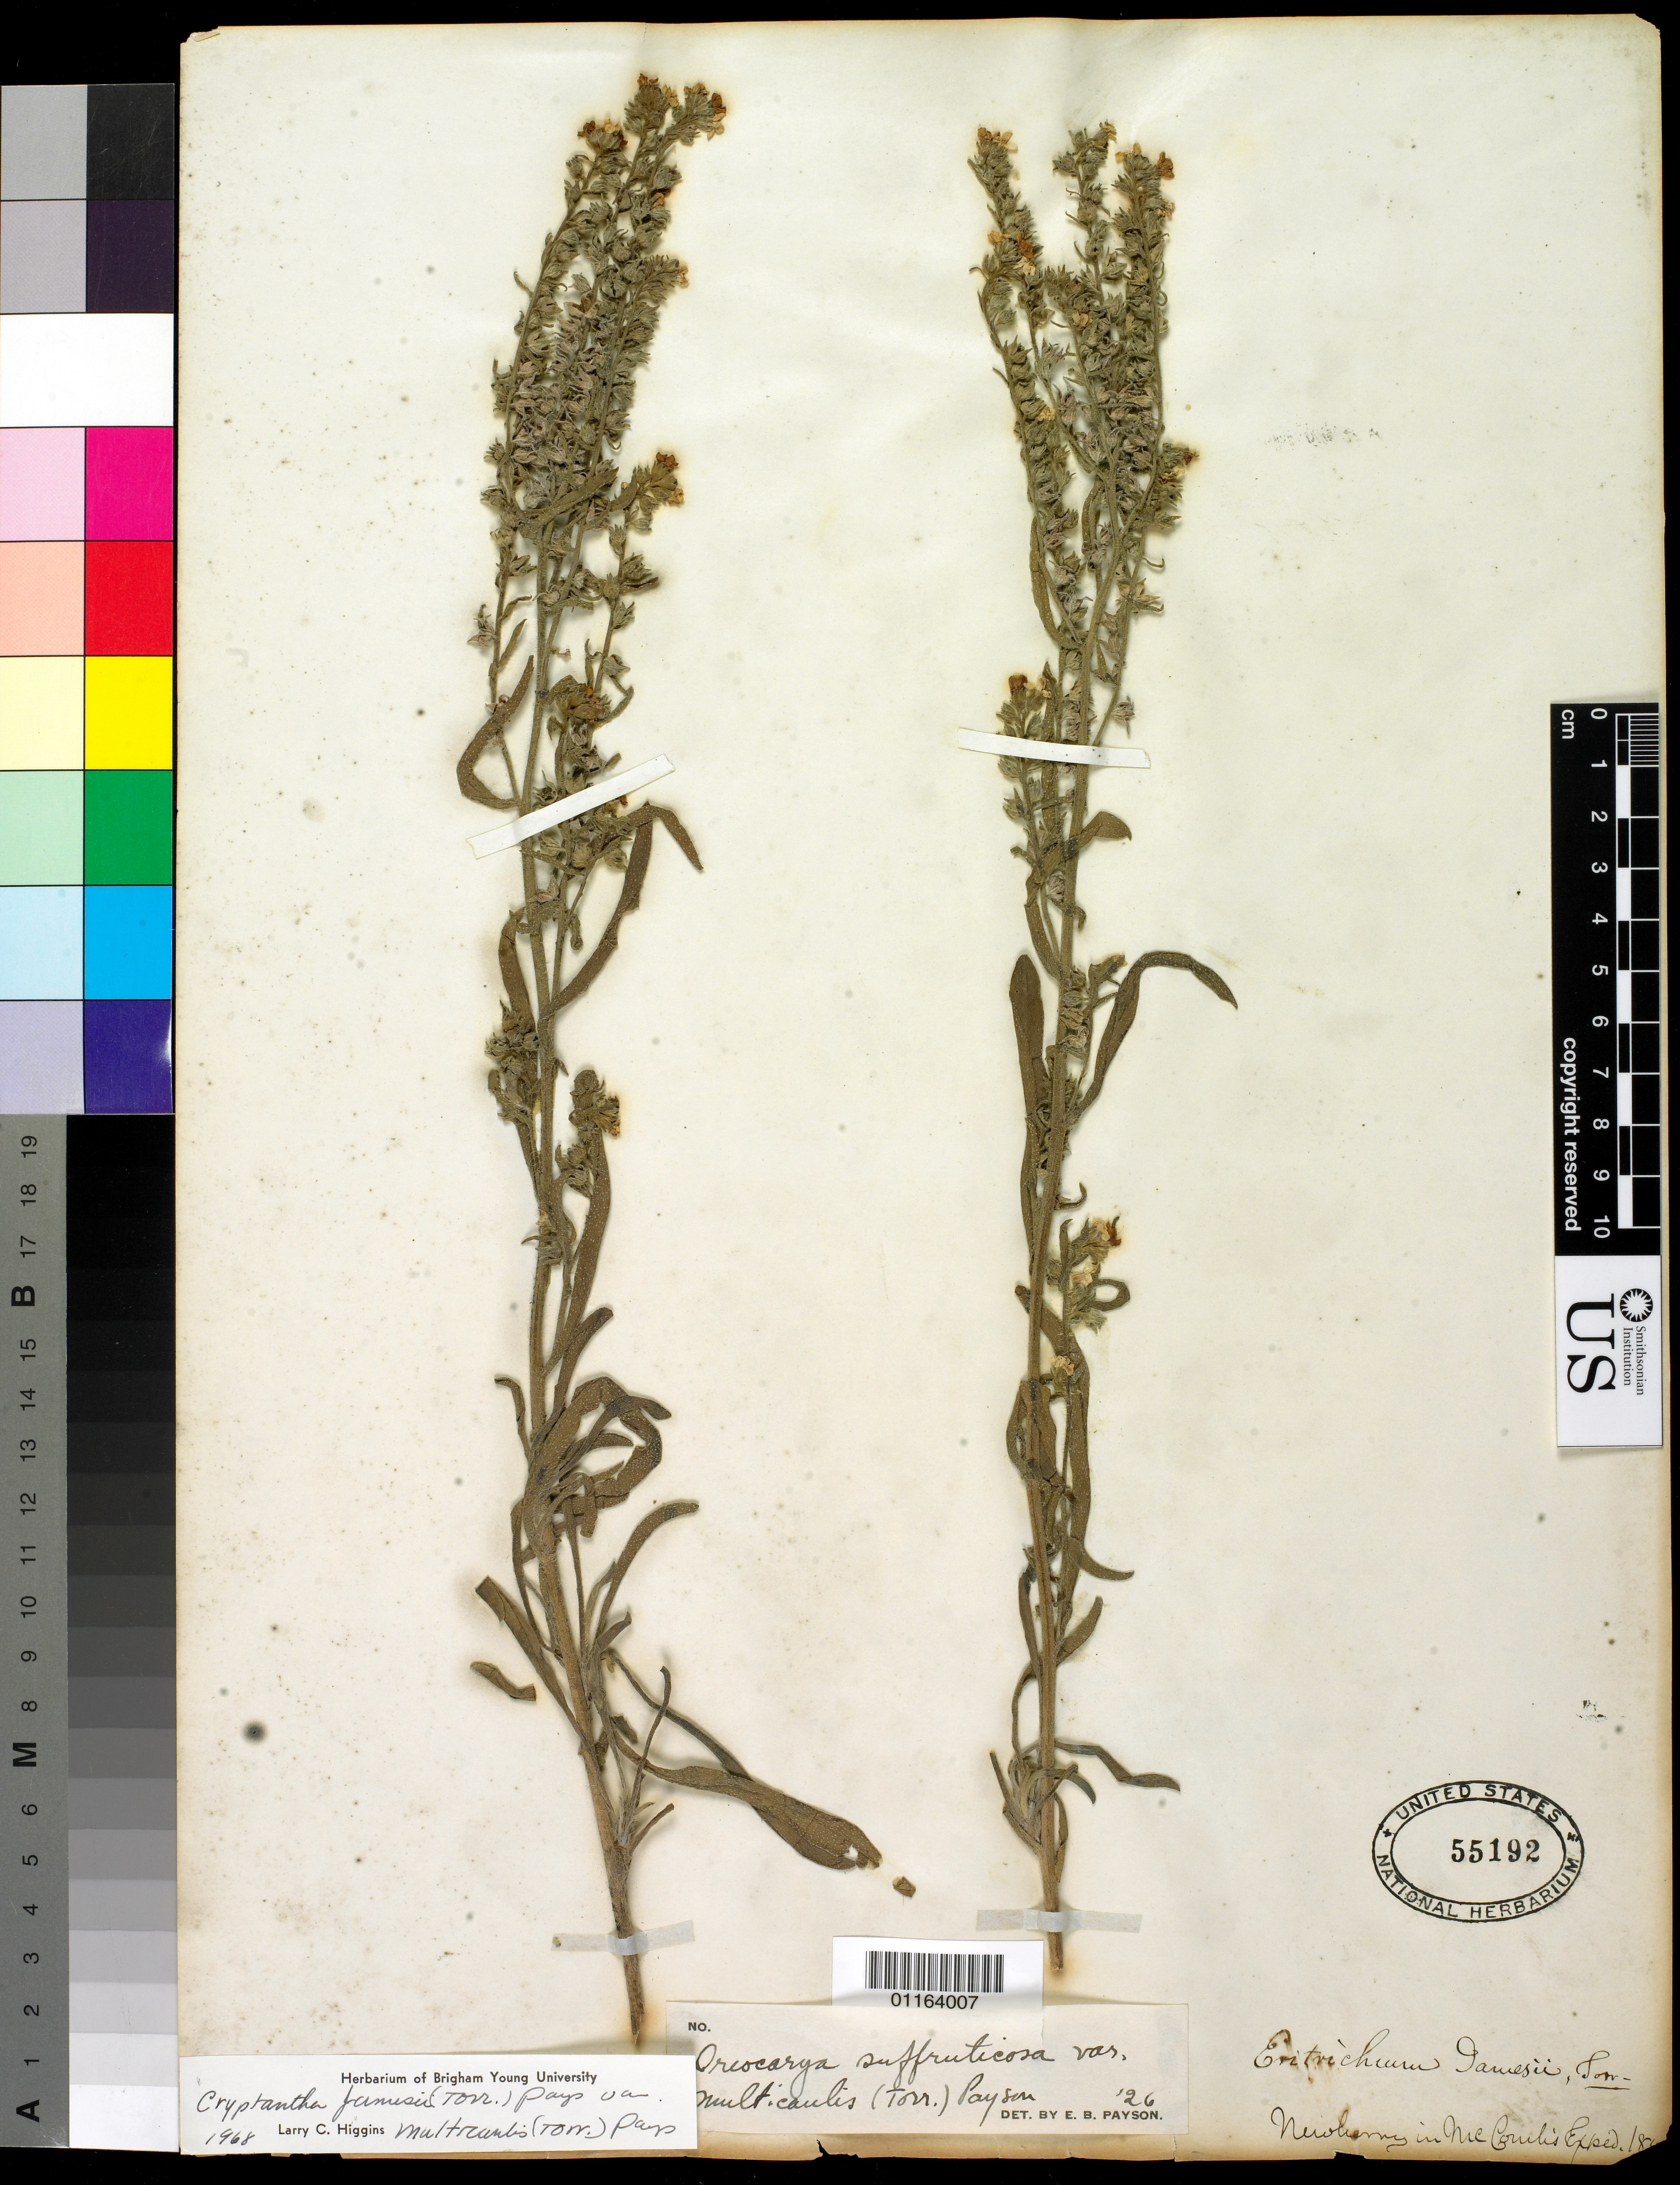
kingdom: Plantae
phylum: Tracheophyta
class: Magnoliopsida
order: Boraginales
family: Boraginaceae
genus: Cryptantha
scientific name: Cryptantha jamesii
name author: (Torr.) Payson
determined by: Higgins, Larry C.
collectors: Newberry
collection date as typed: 18--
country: United States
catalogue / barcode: US 55192